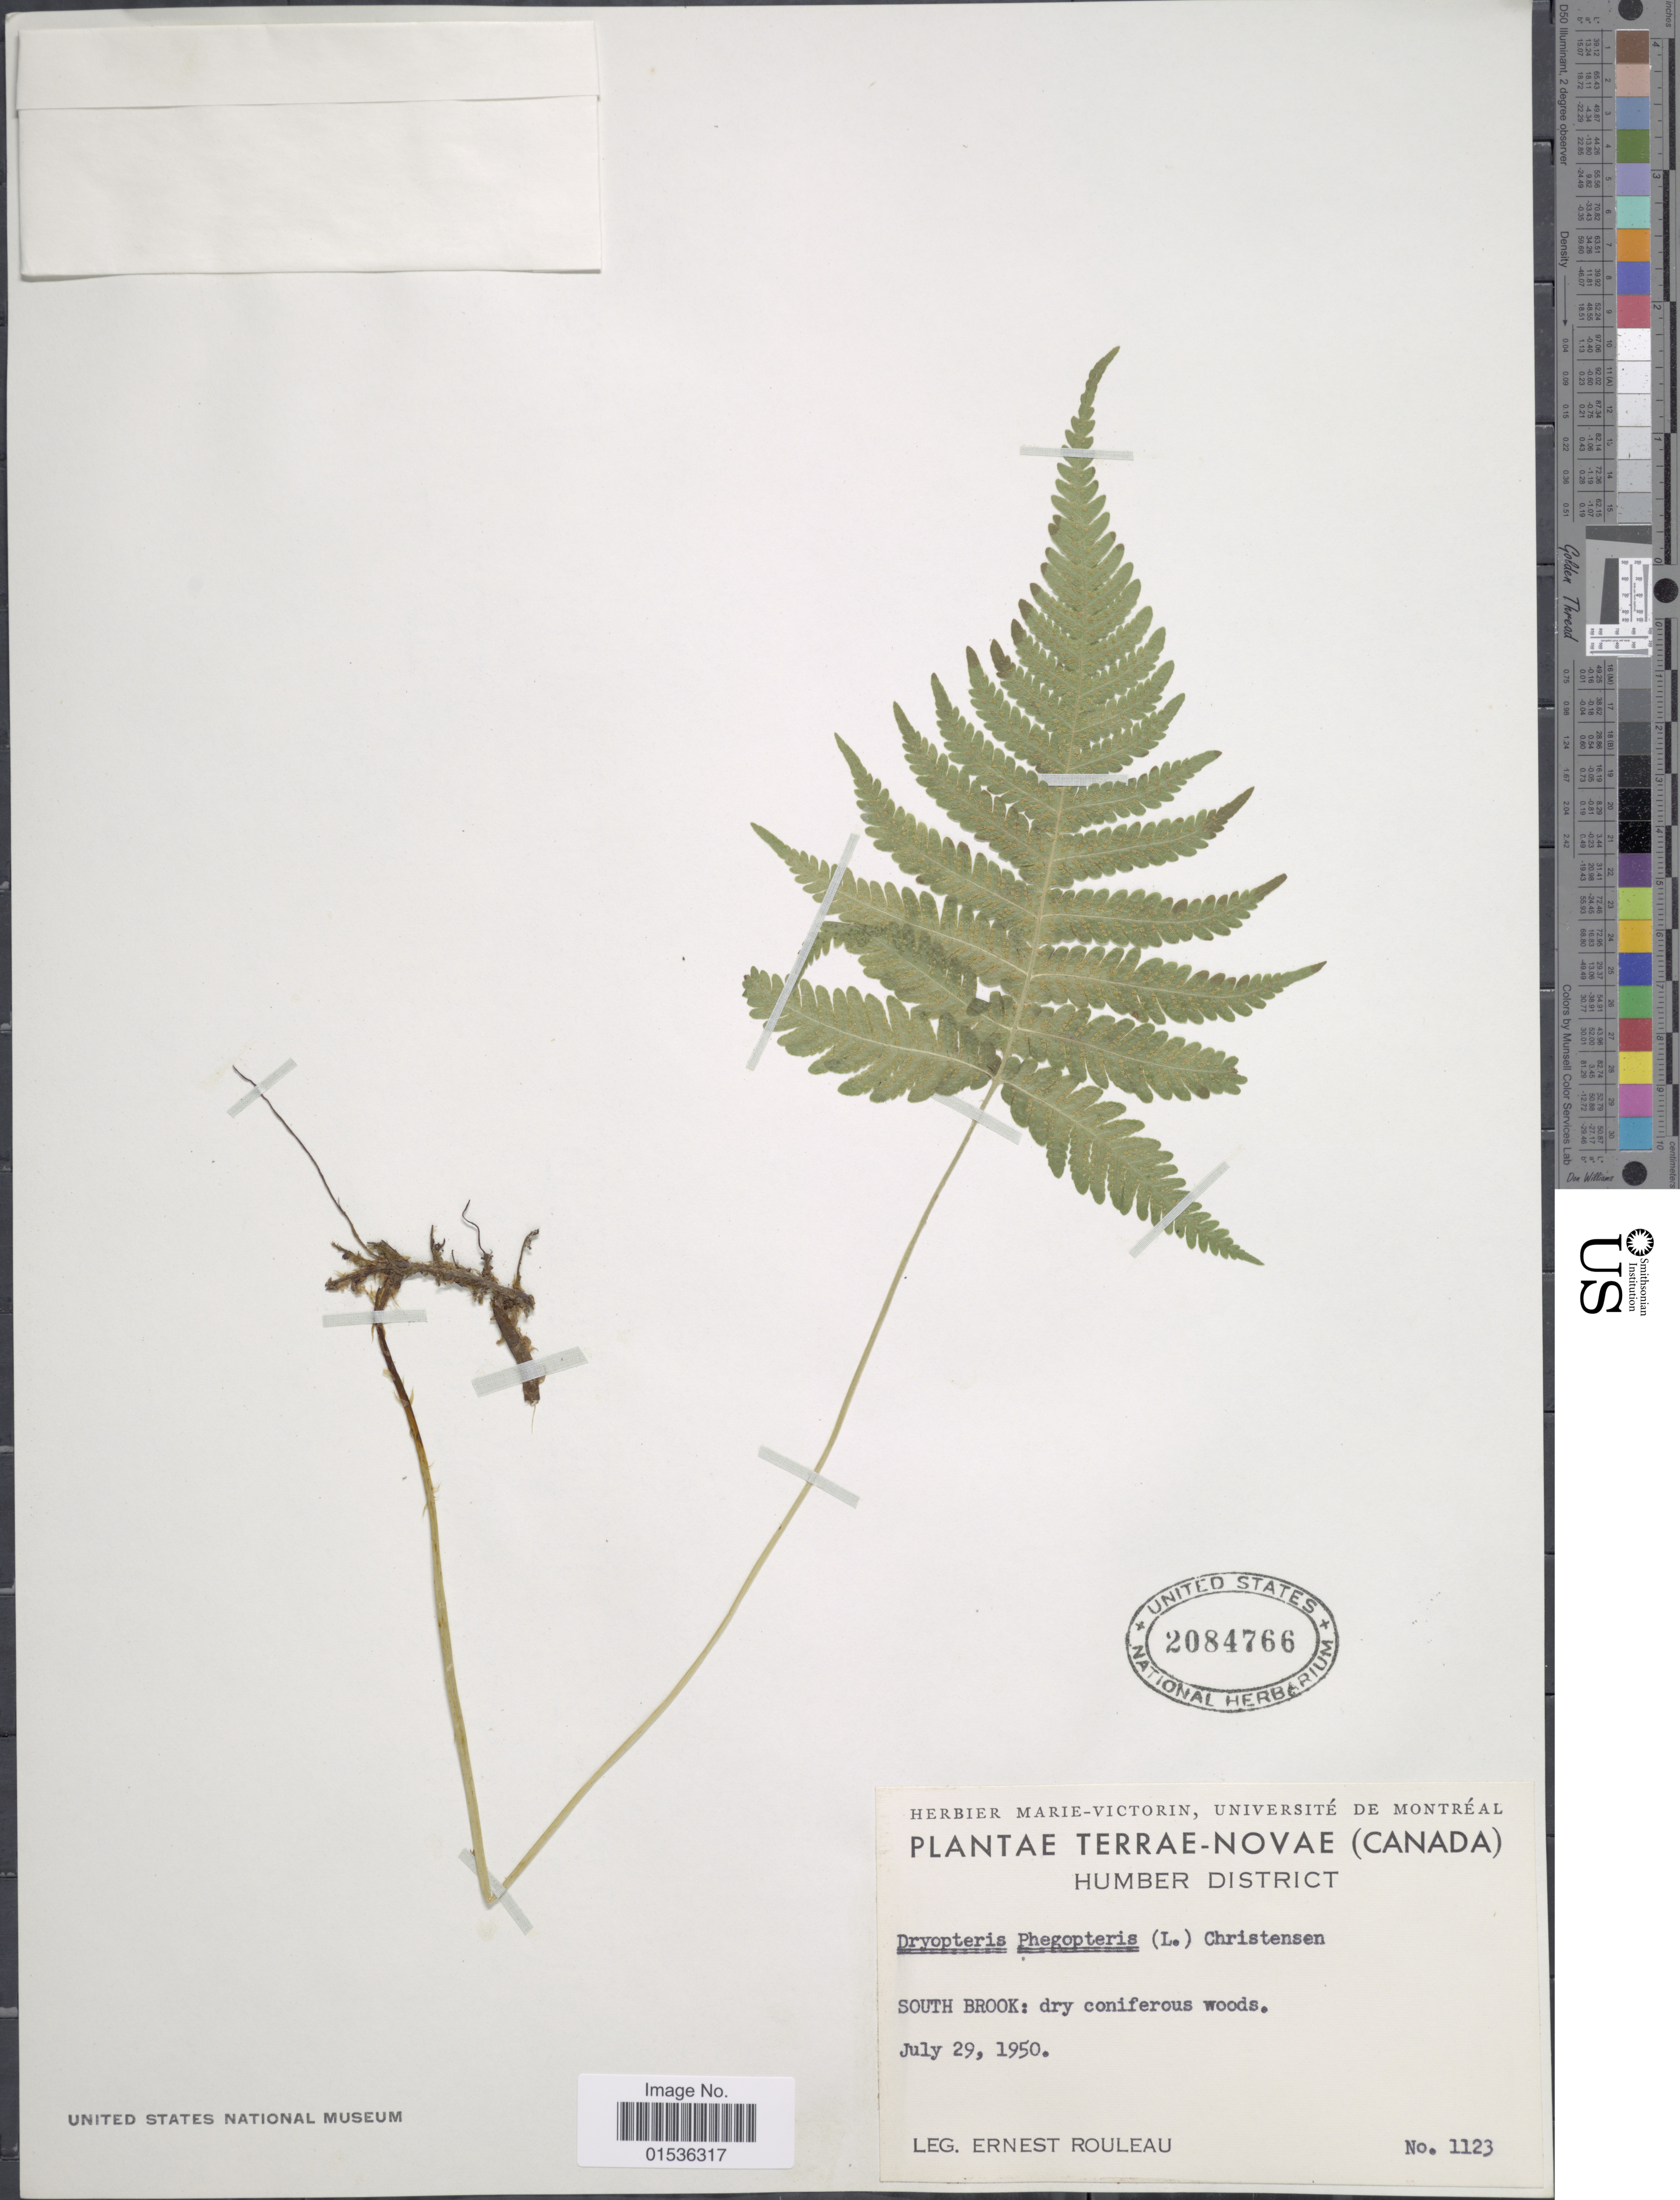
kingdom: Plantae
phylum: Tracheophyta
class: Polypodiopsida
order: Polypodiales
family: Thelypteridaceae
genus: Phegopteris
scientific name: Phegopteris connectilis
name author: (Michx.) Watt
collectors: J. Rouleau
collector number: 1123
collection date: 1950-07-29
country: Canada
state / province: Newfoundland and Labrador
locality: Terrae-Novae (Canada) Humber District. South Brook.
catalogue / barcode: US 2084766